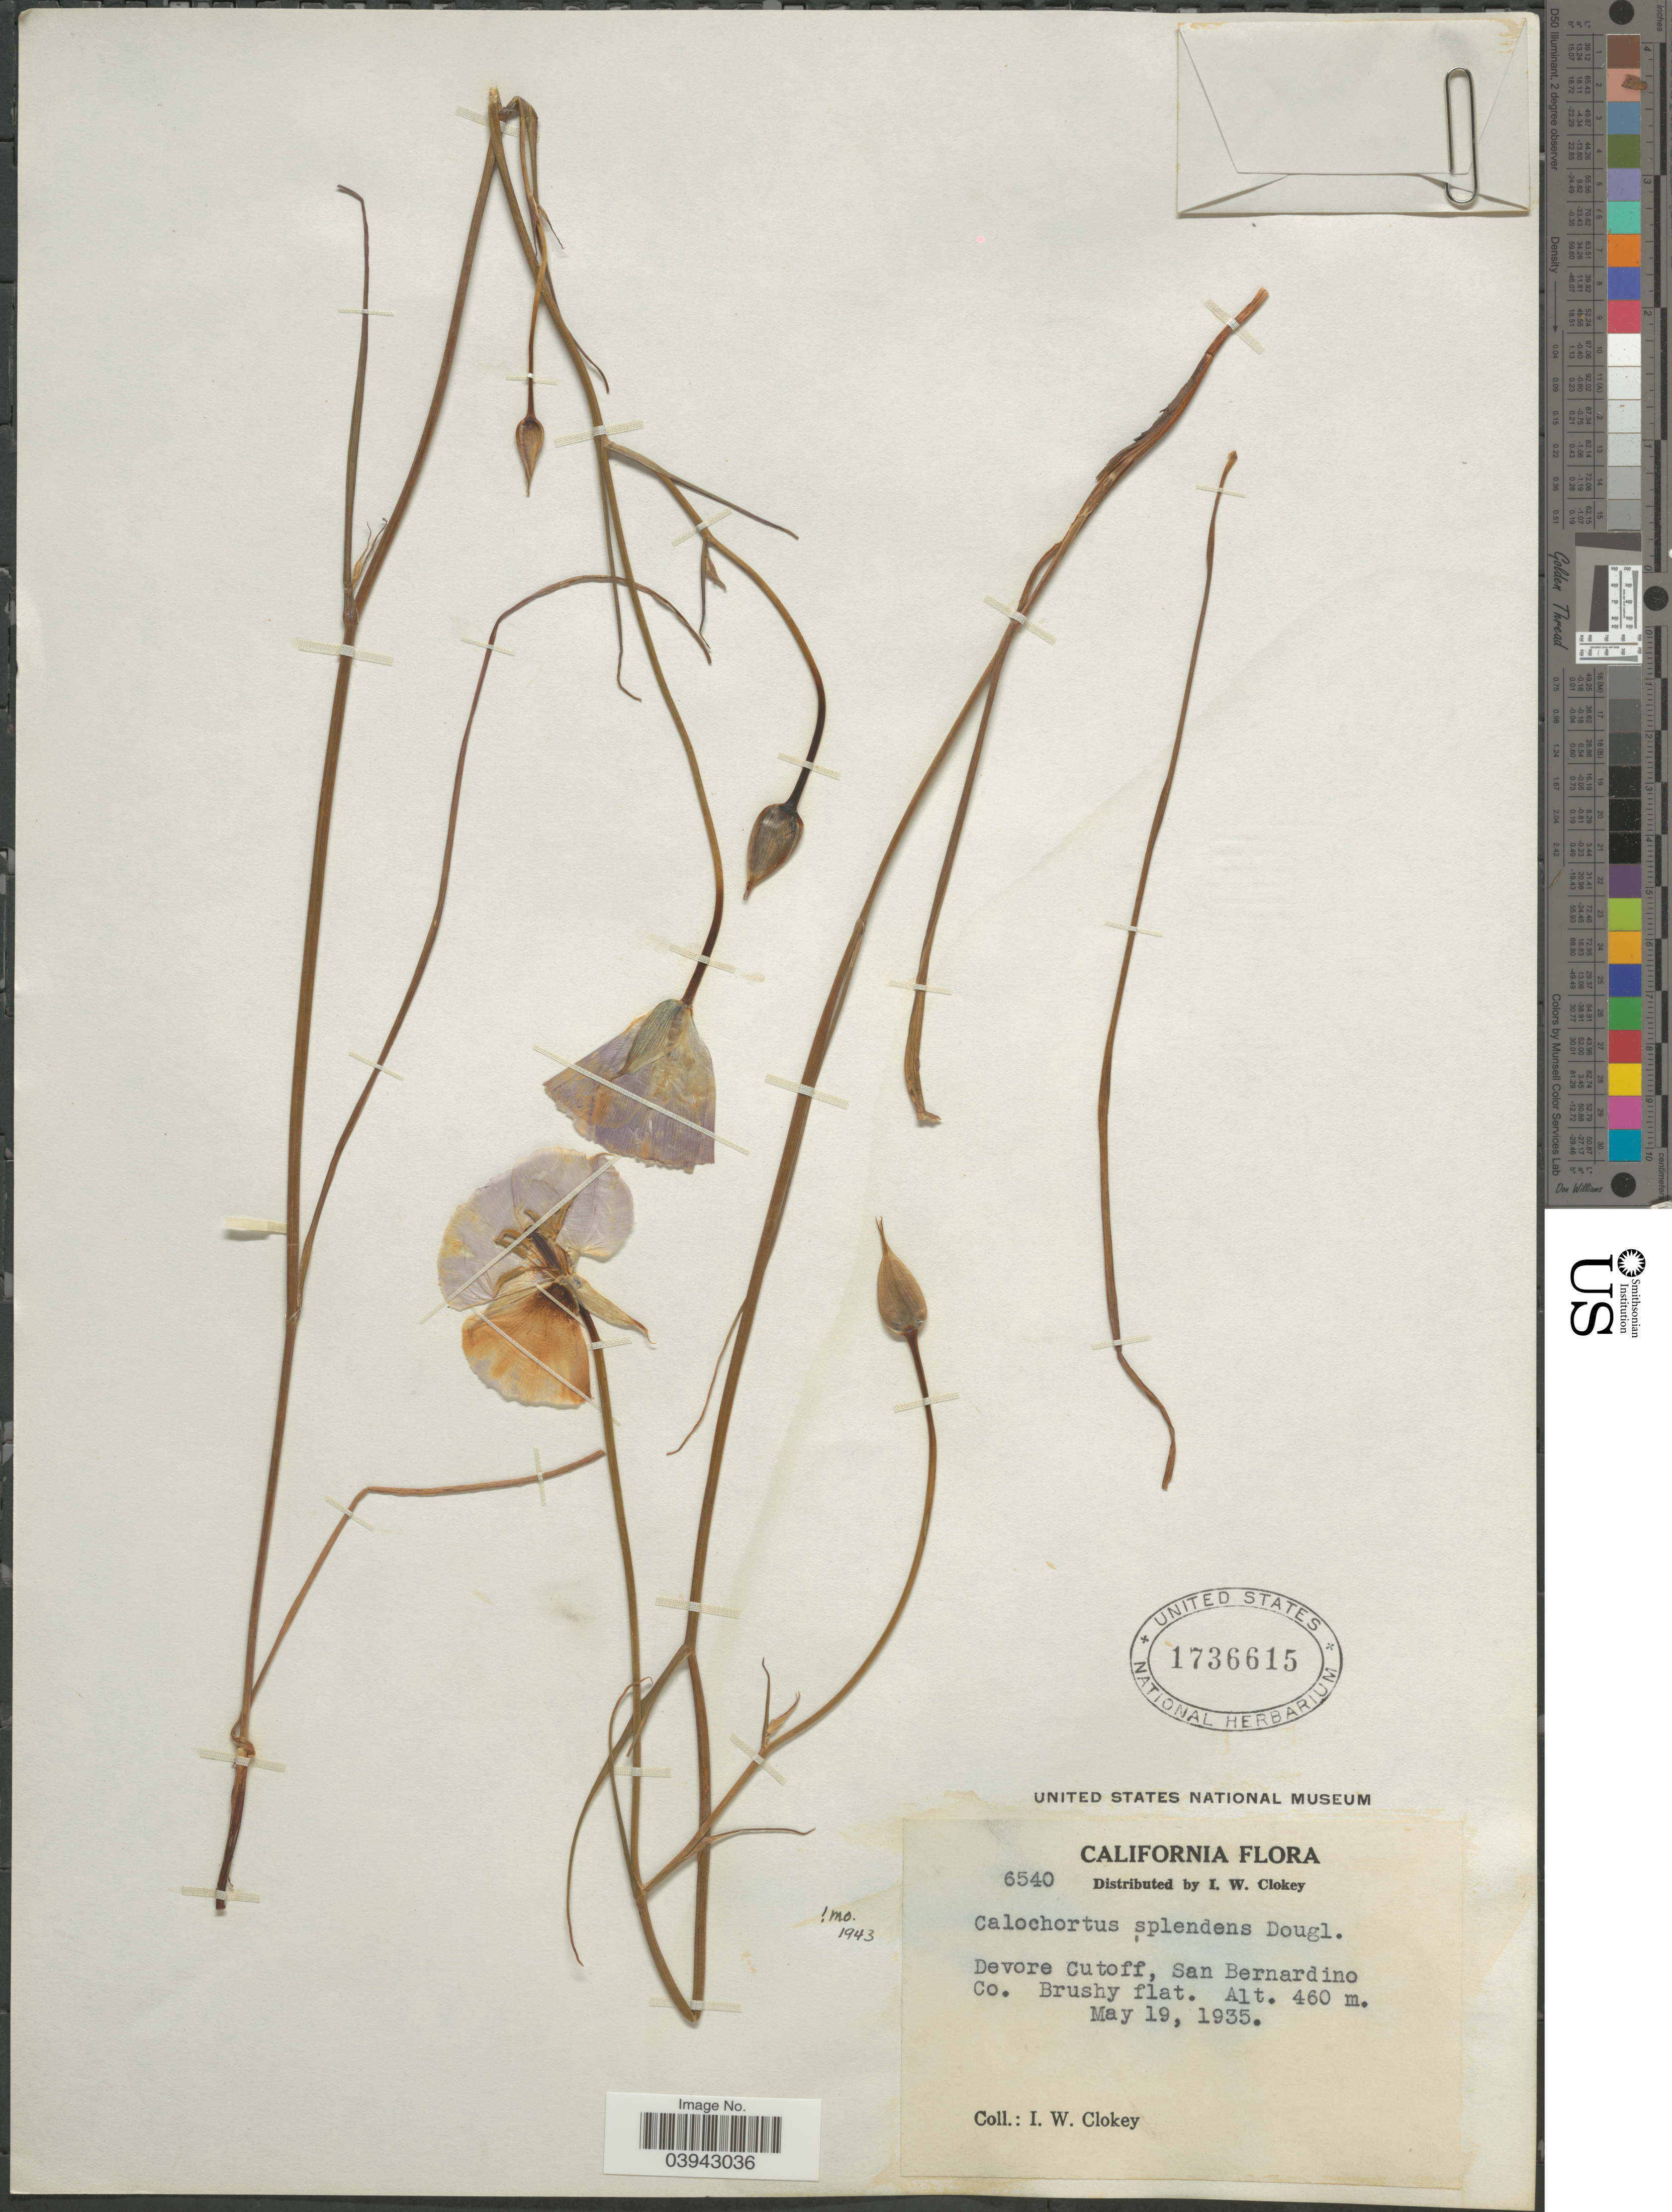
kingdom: Plantae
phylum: Tracheophyta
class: Liliopsida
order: Liliales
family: Liliaceae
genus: Calochortus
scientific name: Calochortus splendens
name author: Douglas ex Benth.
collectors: I. W. Clokey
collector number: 6540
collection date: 1935-05-19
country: United States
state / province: California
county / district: San Bernardino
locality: Devore Cutoff, San Bernardino Co.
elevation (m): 460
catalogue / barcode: US 1736615